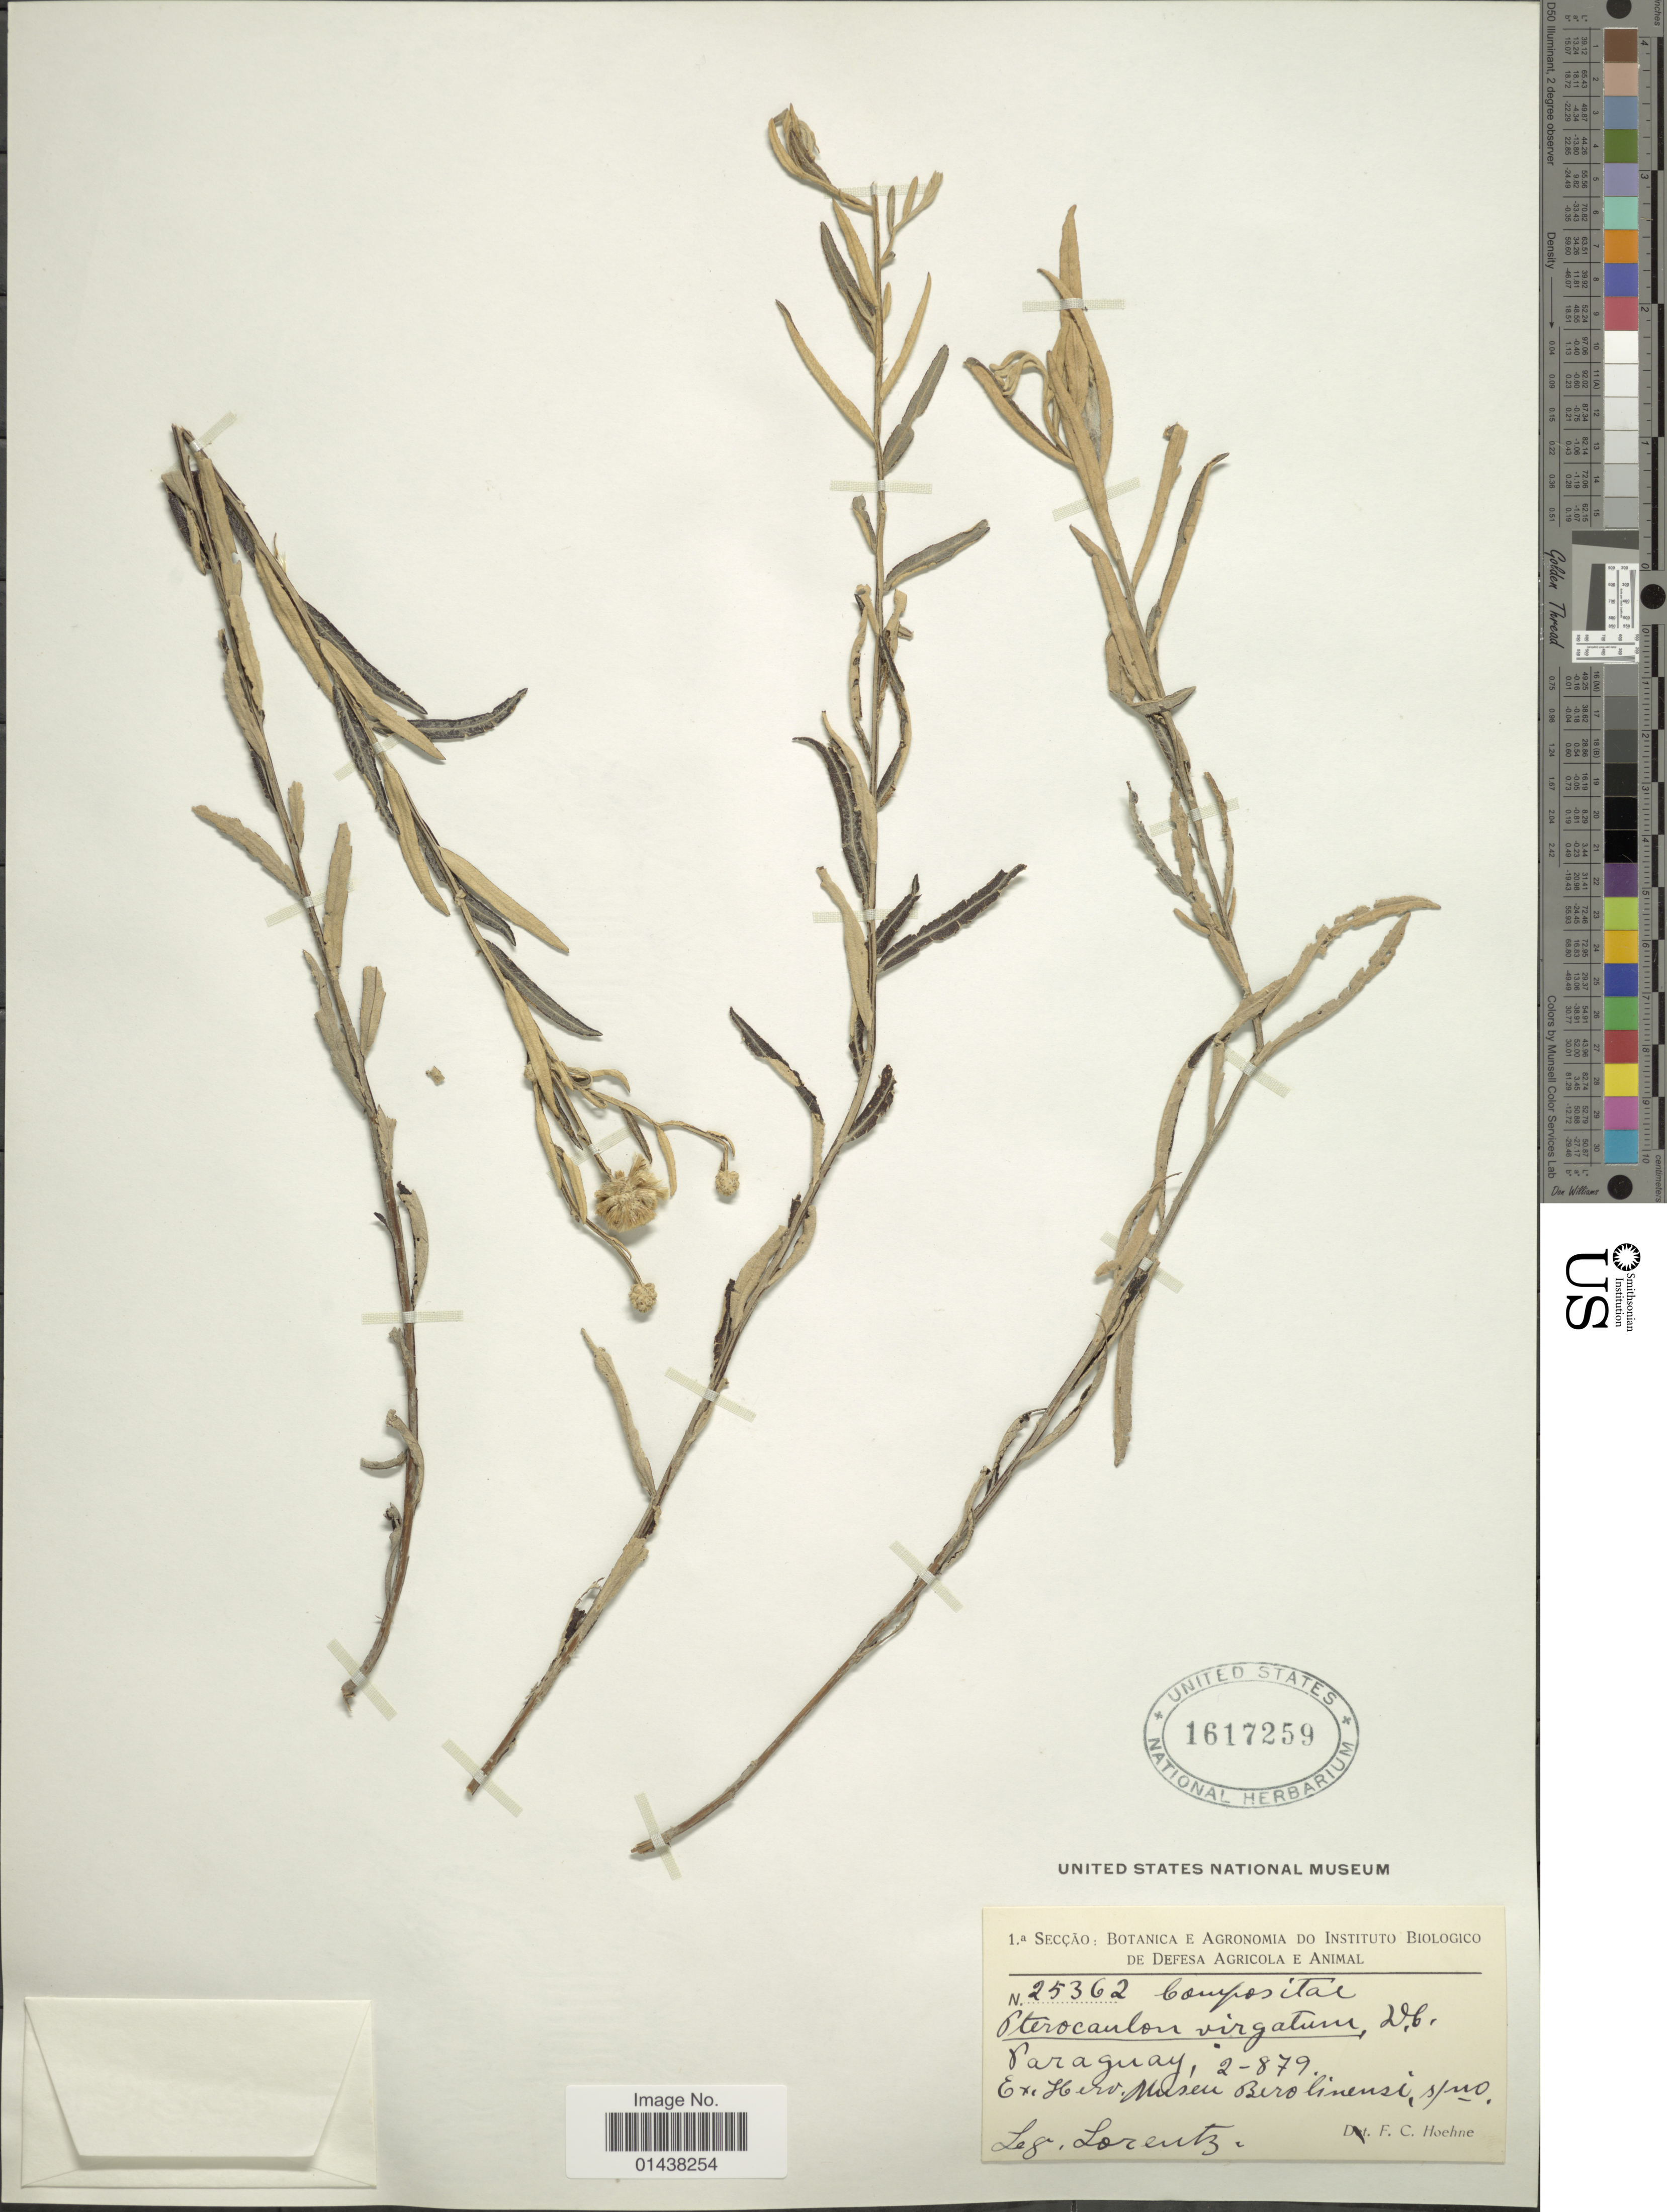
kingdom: Plantae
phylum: Tracheophyta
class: Magnoliopsida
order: Asterales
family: Asteraceae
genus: Pterocaulon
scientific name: Pterocaulon virgatum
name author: (L.) DC.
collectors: -. Lorentz & F. C. Hoehne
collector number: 25362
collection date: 1879-02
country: Paraguay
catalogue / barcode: US 1617259